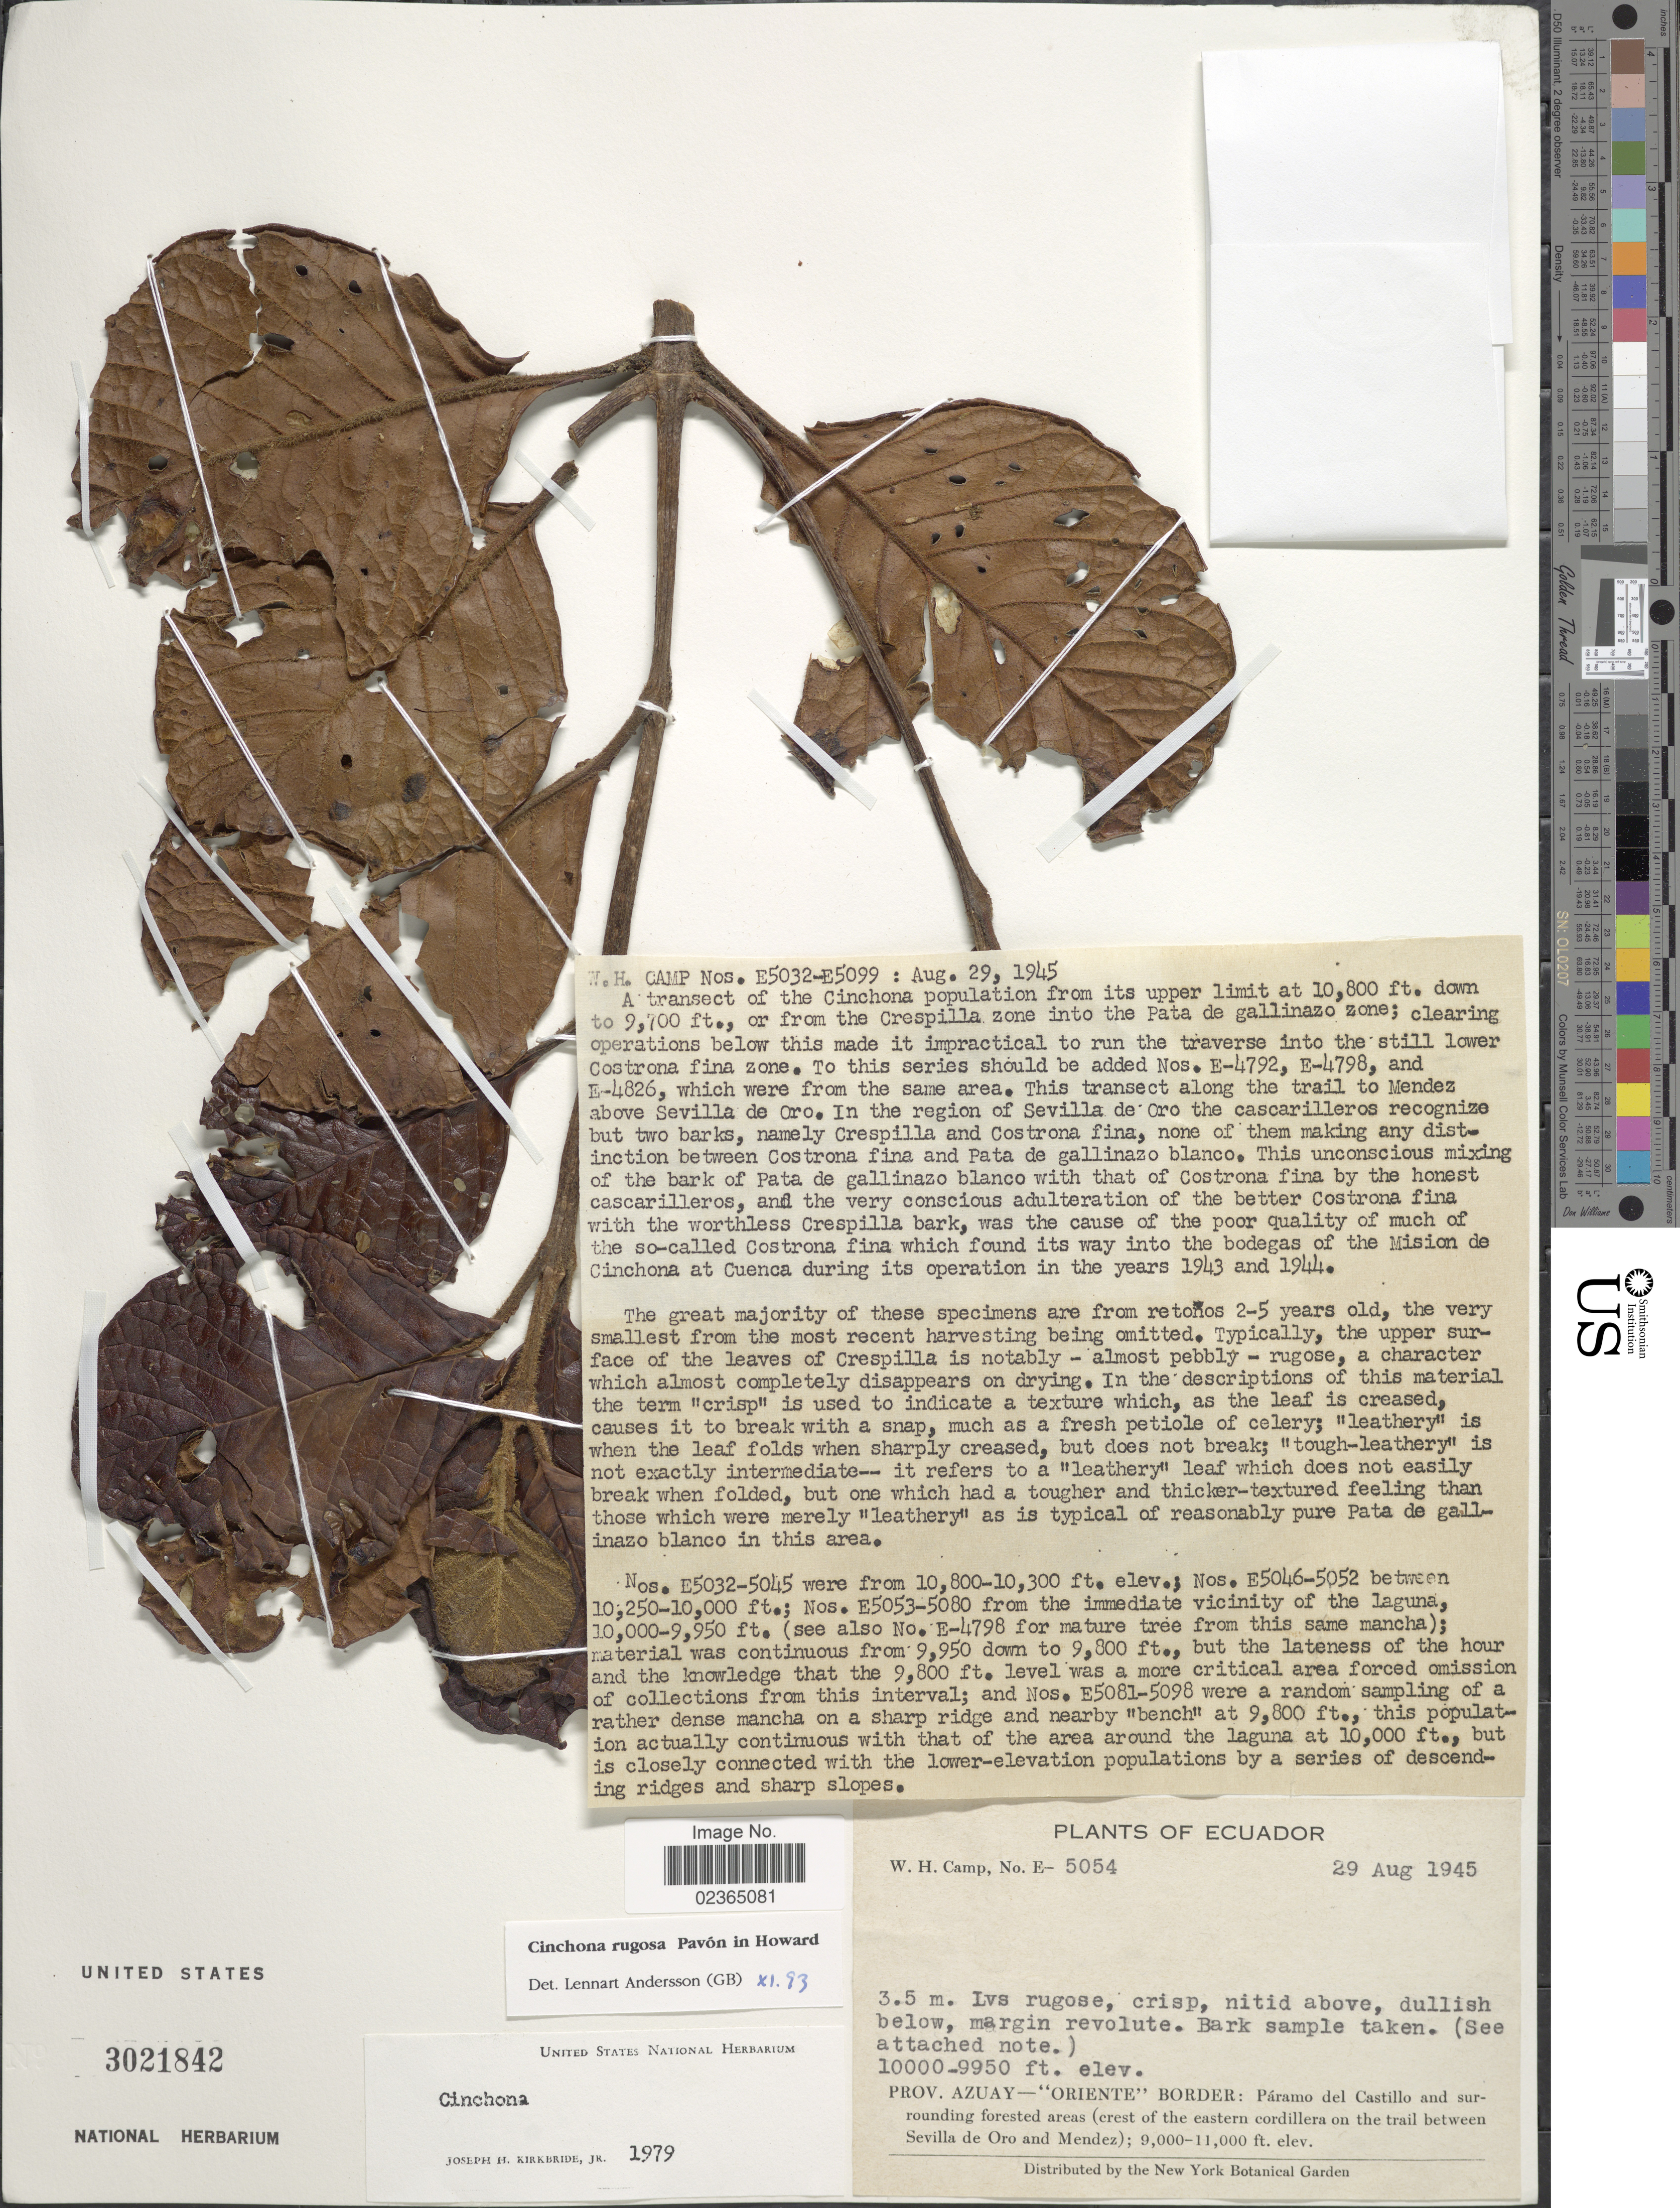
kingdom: Plantae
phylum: Tracheophyta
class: Magnoliopsida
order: Gentianales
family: Rubiaceae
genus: Cinchona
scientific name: Cinchona rugosa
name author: Pav.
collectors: W. H. Camp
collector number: E-5054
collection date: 1945-08-29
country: Ecuador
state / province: Azuay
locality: Oriente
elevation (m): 3033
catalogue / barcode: US 3021842